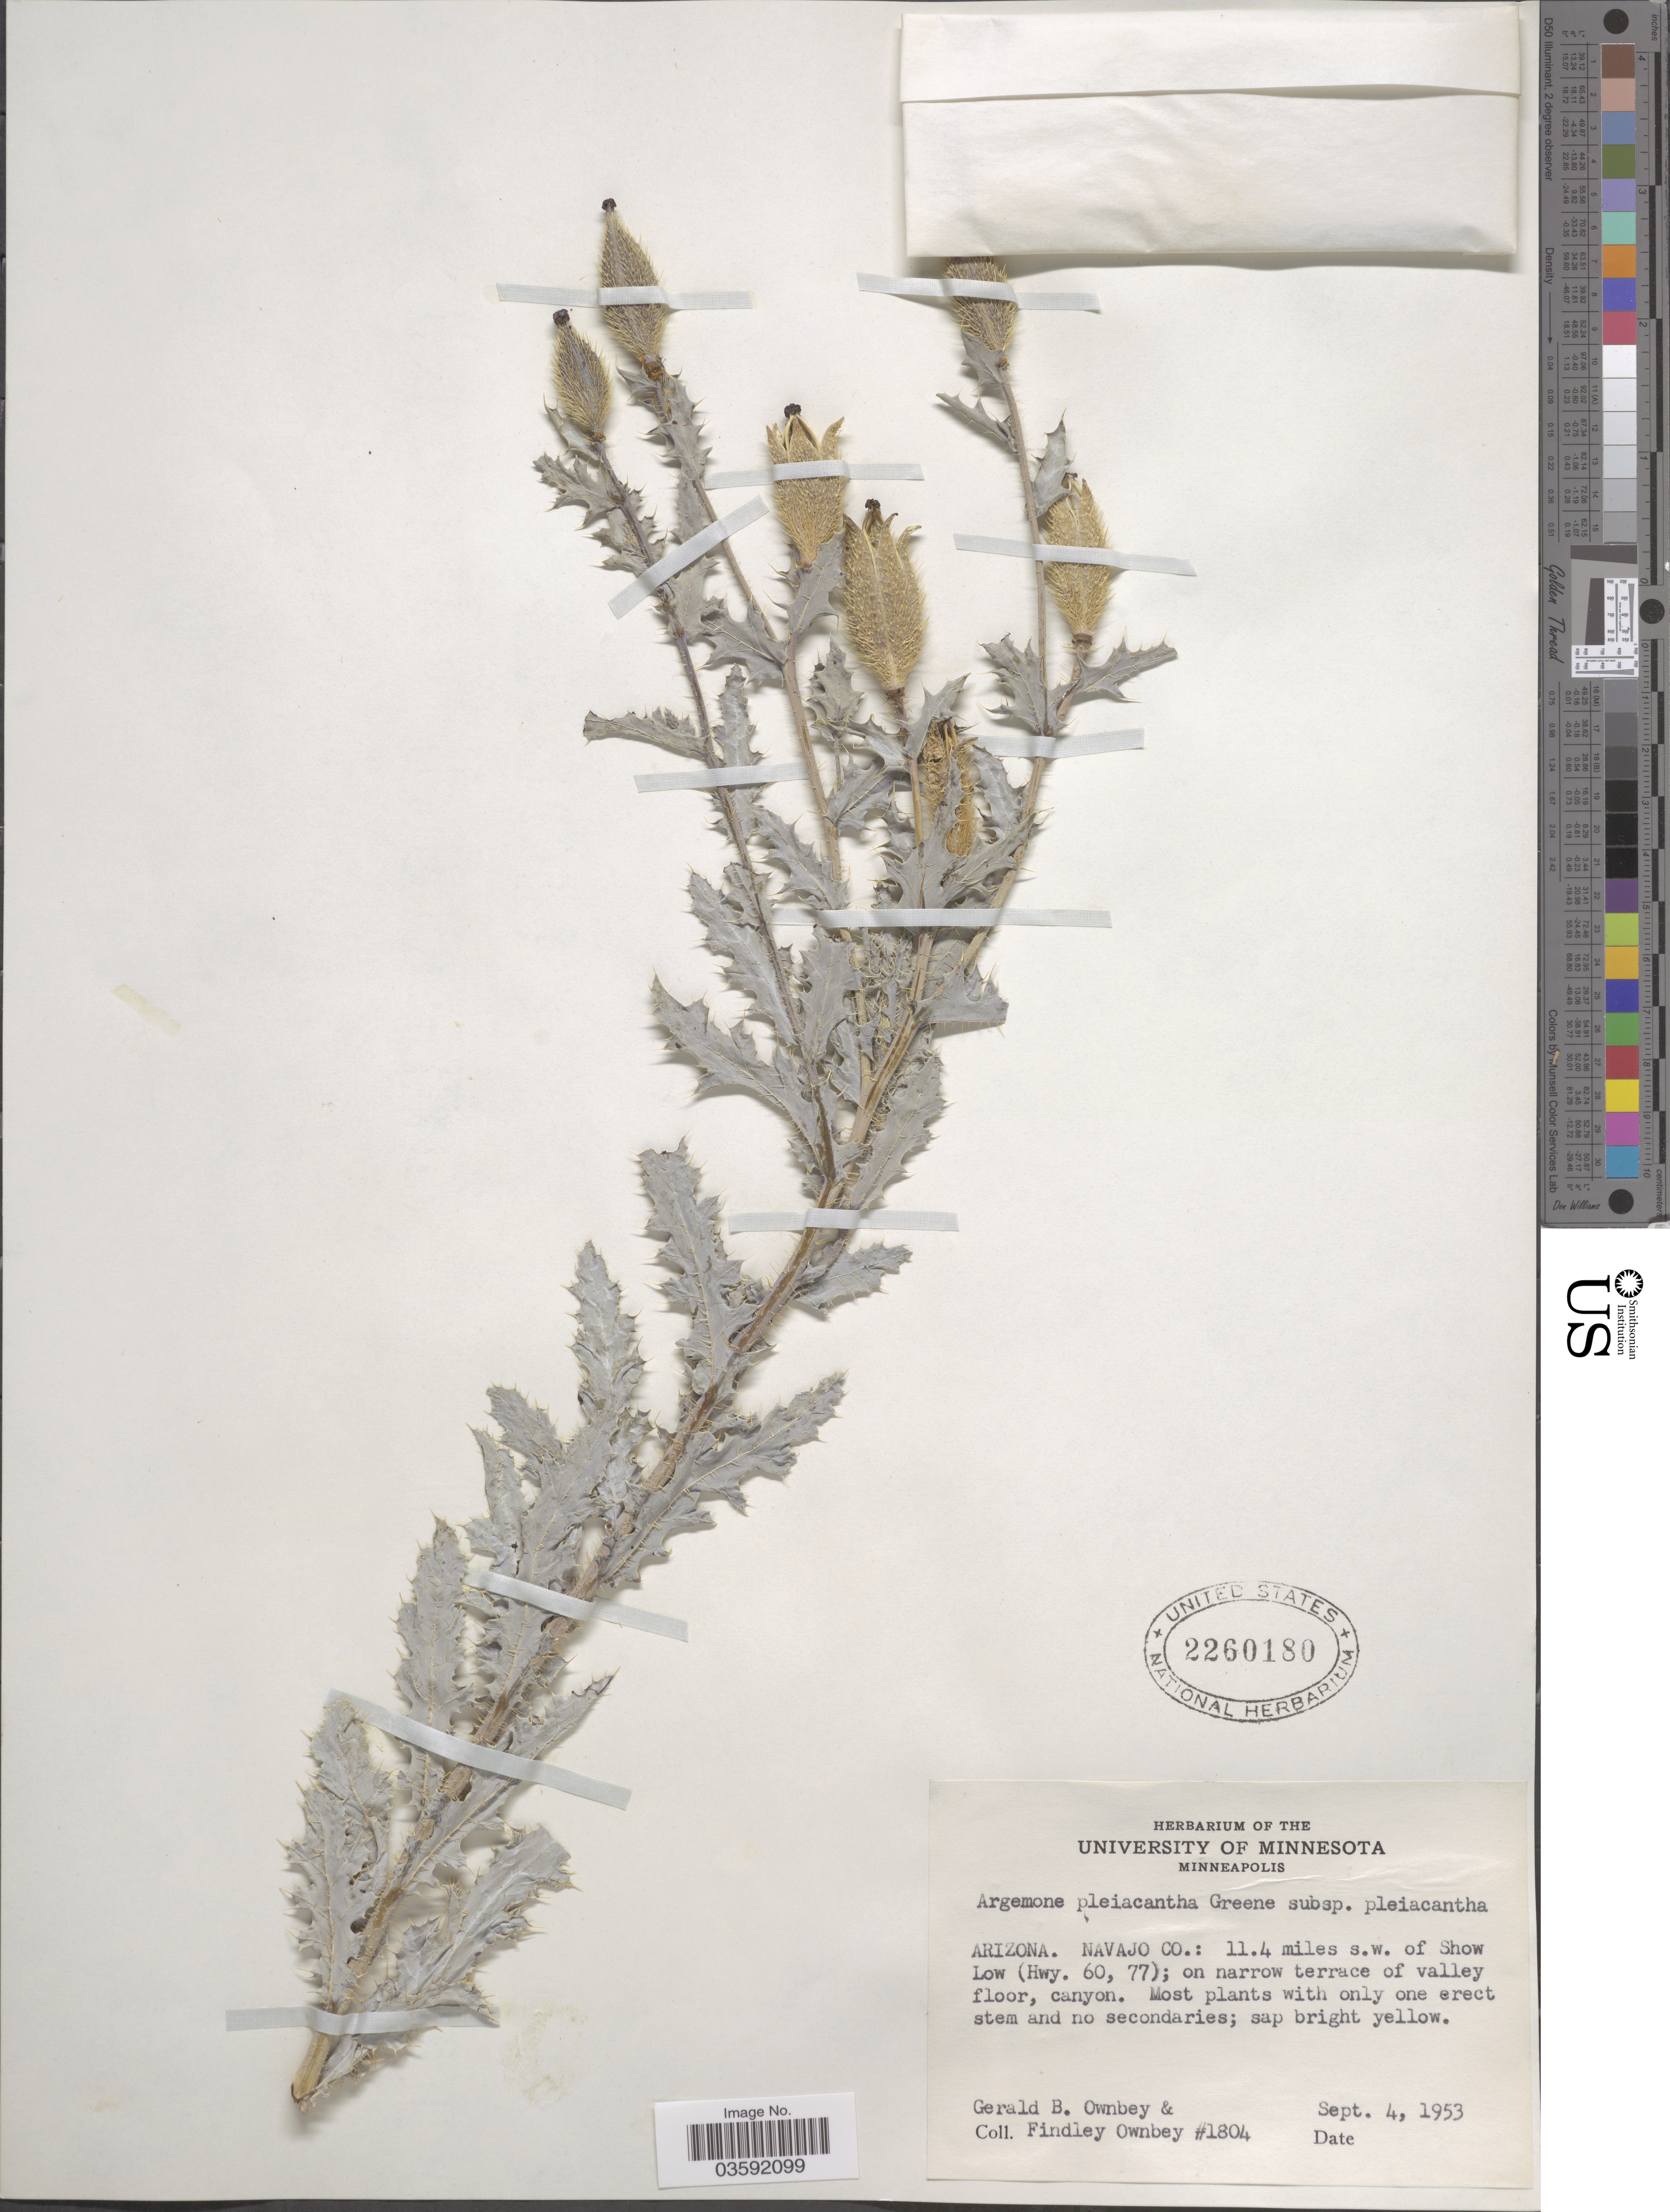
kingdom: Plantae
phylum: Tracheophyta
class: Magnoliopsida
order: Ranunculales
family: Papaveraceae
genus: Argemone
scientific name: Argemone pleiacantha subsp. pleiacantha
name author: Greene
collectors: G. B. Ownbey & F. Ownbey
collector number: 1804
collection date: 1953-09-04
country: United States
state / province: Arizona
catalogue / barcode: US 2260180